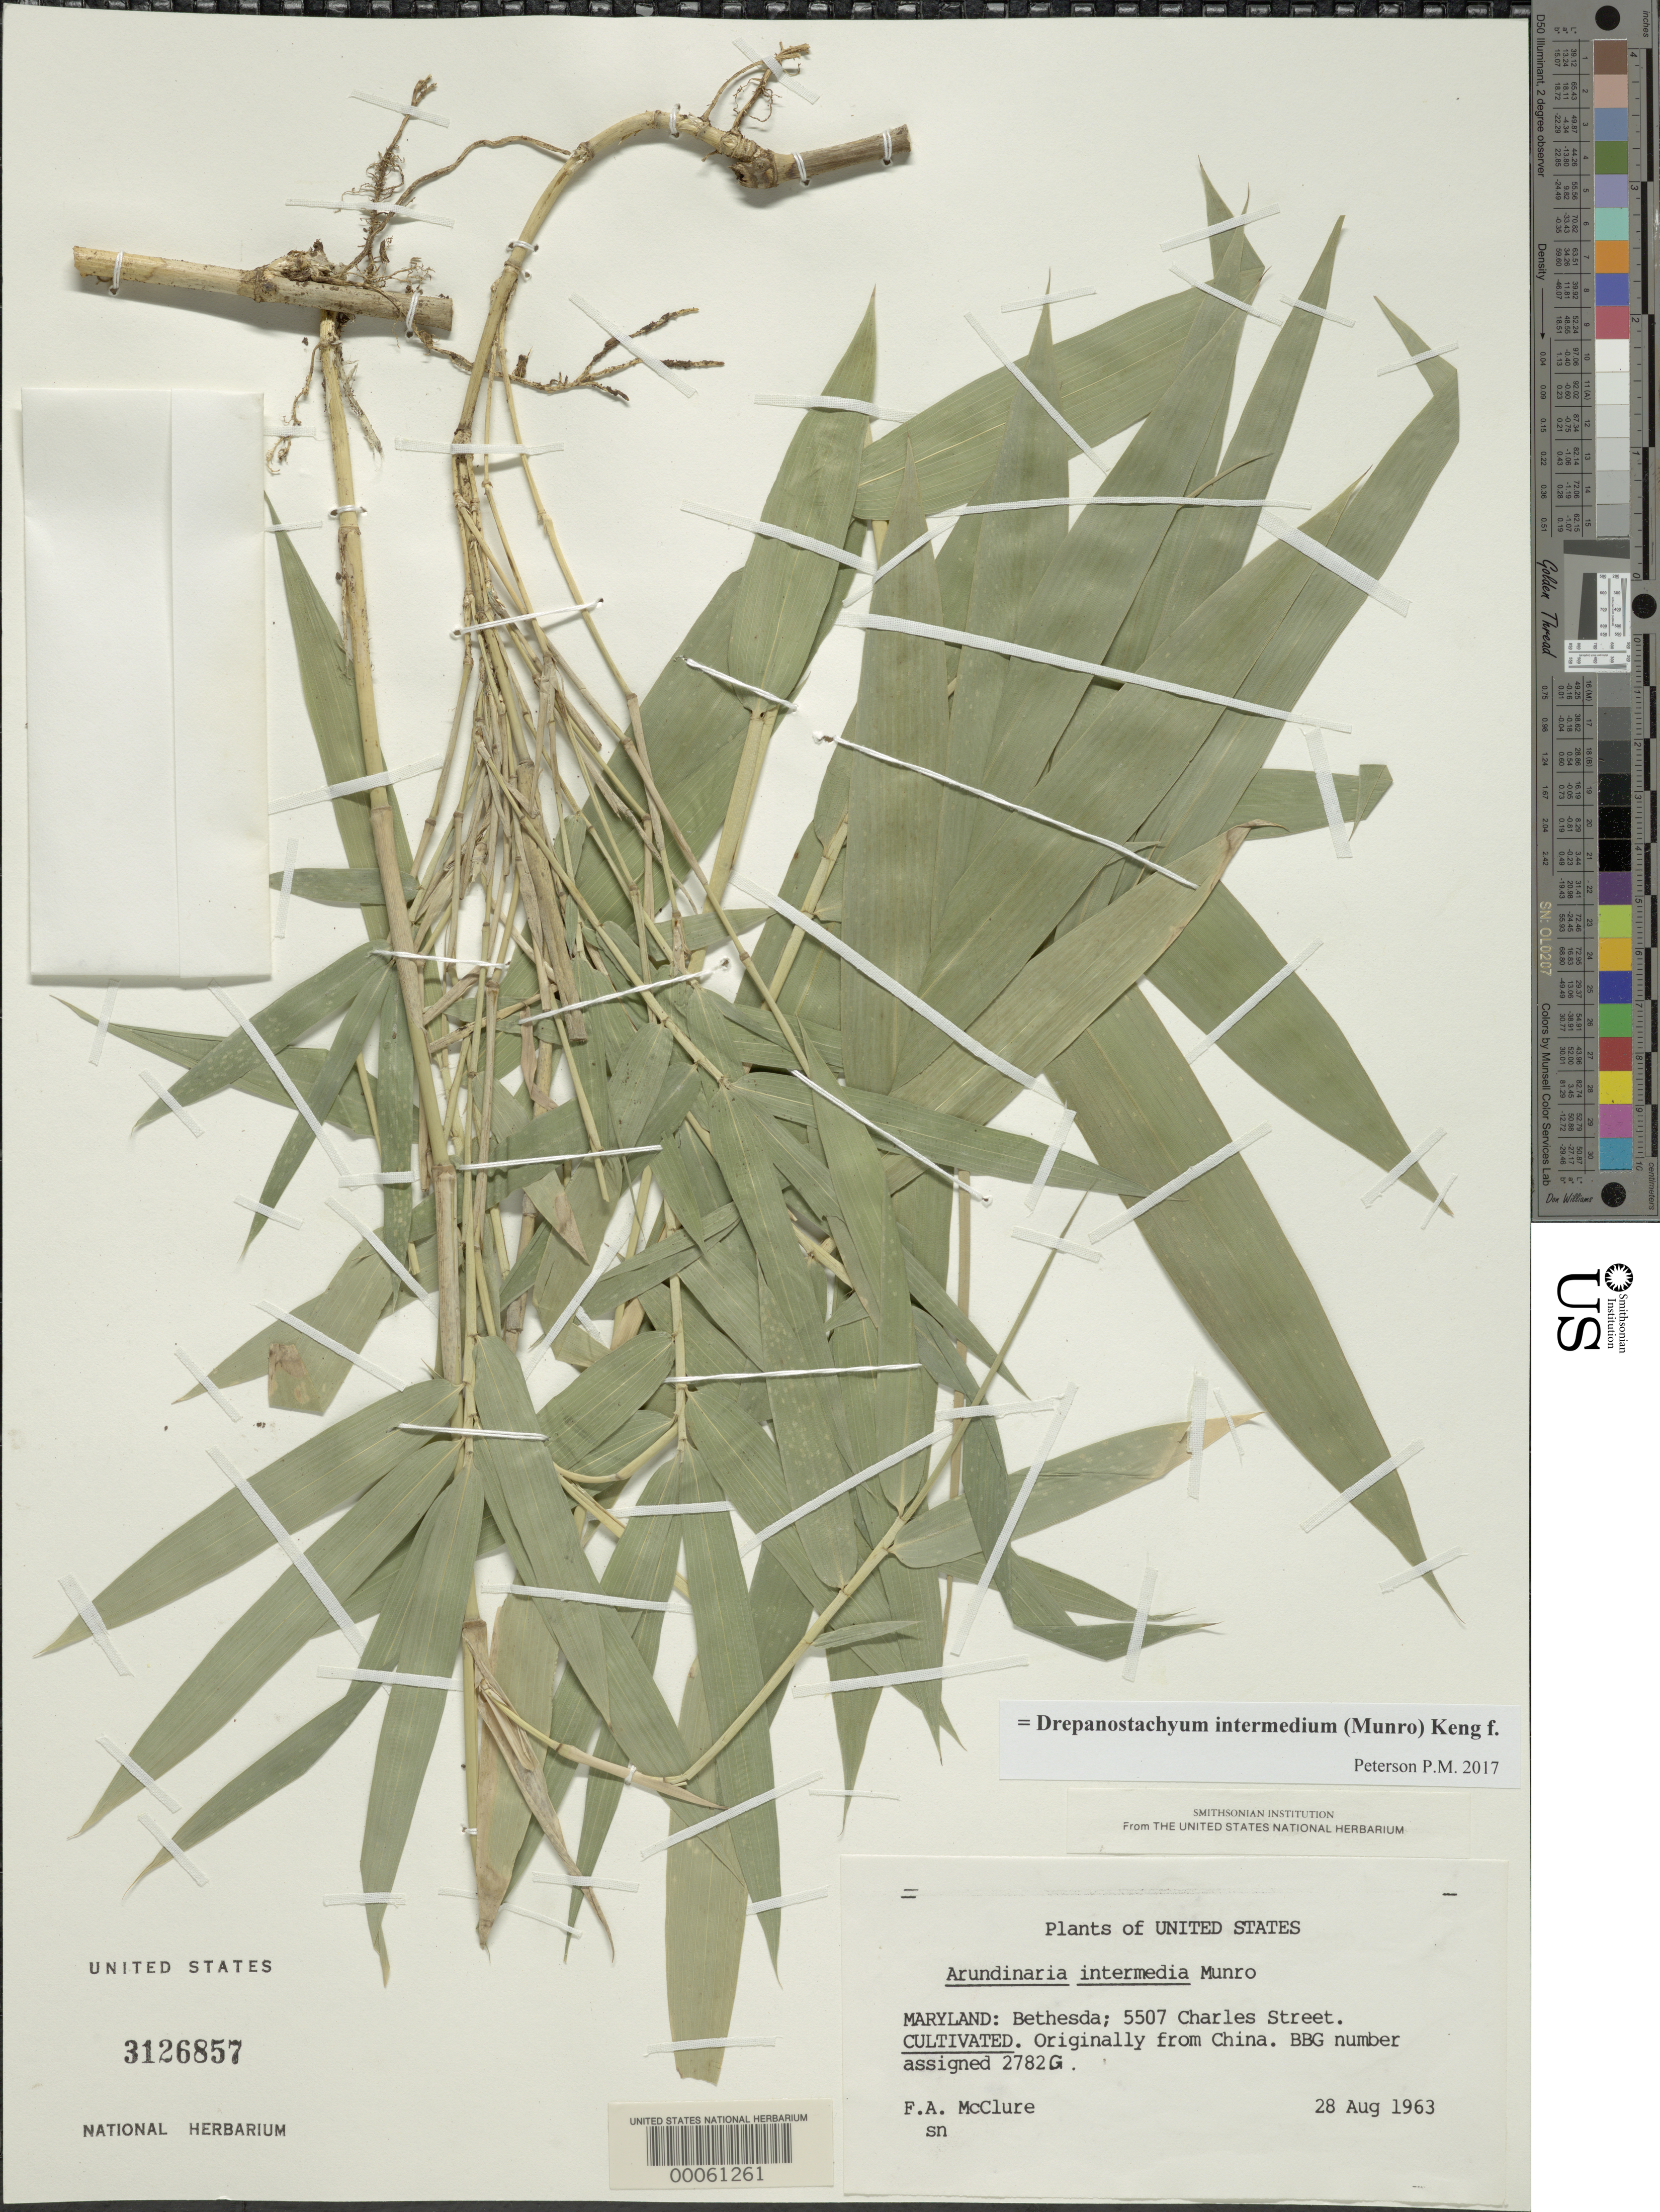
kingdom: Plantae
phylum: Tracheophyta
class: Liliopsida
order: Poales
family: Poaceae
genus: Arundinaria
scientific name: Arundinaria intermedia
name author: Munro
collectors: F. A. McClure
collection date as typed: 28 Aug 1963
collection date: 1963-08-28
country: United States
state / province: Maryland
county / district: Montgomery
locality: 5507 Charles Street, Bethesda (McClure's garden)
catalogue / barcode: US 3126857